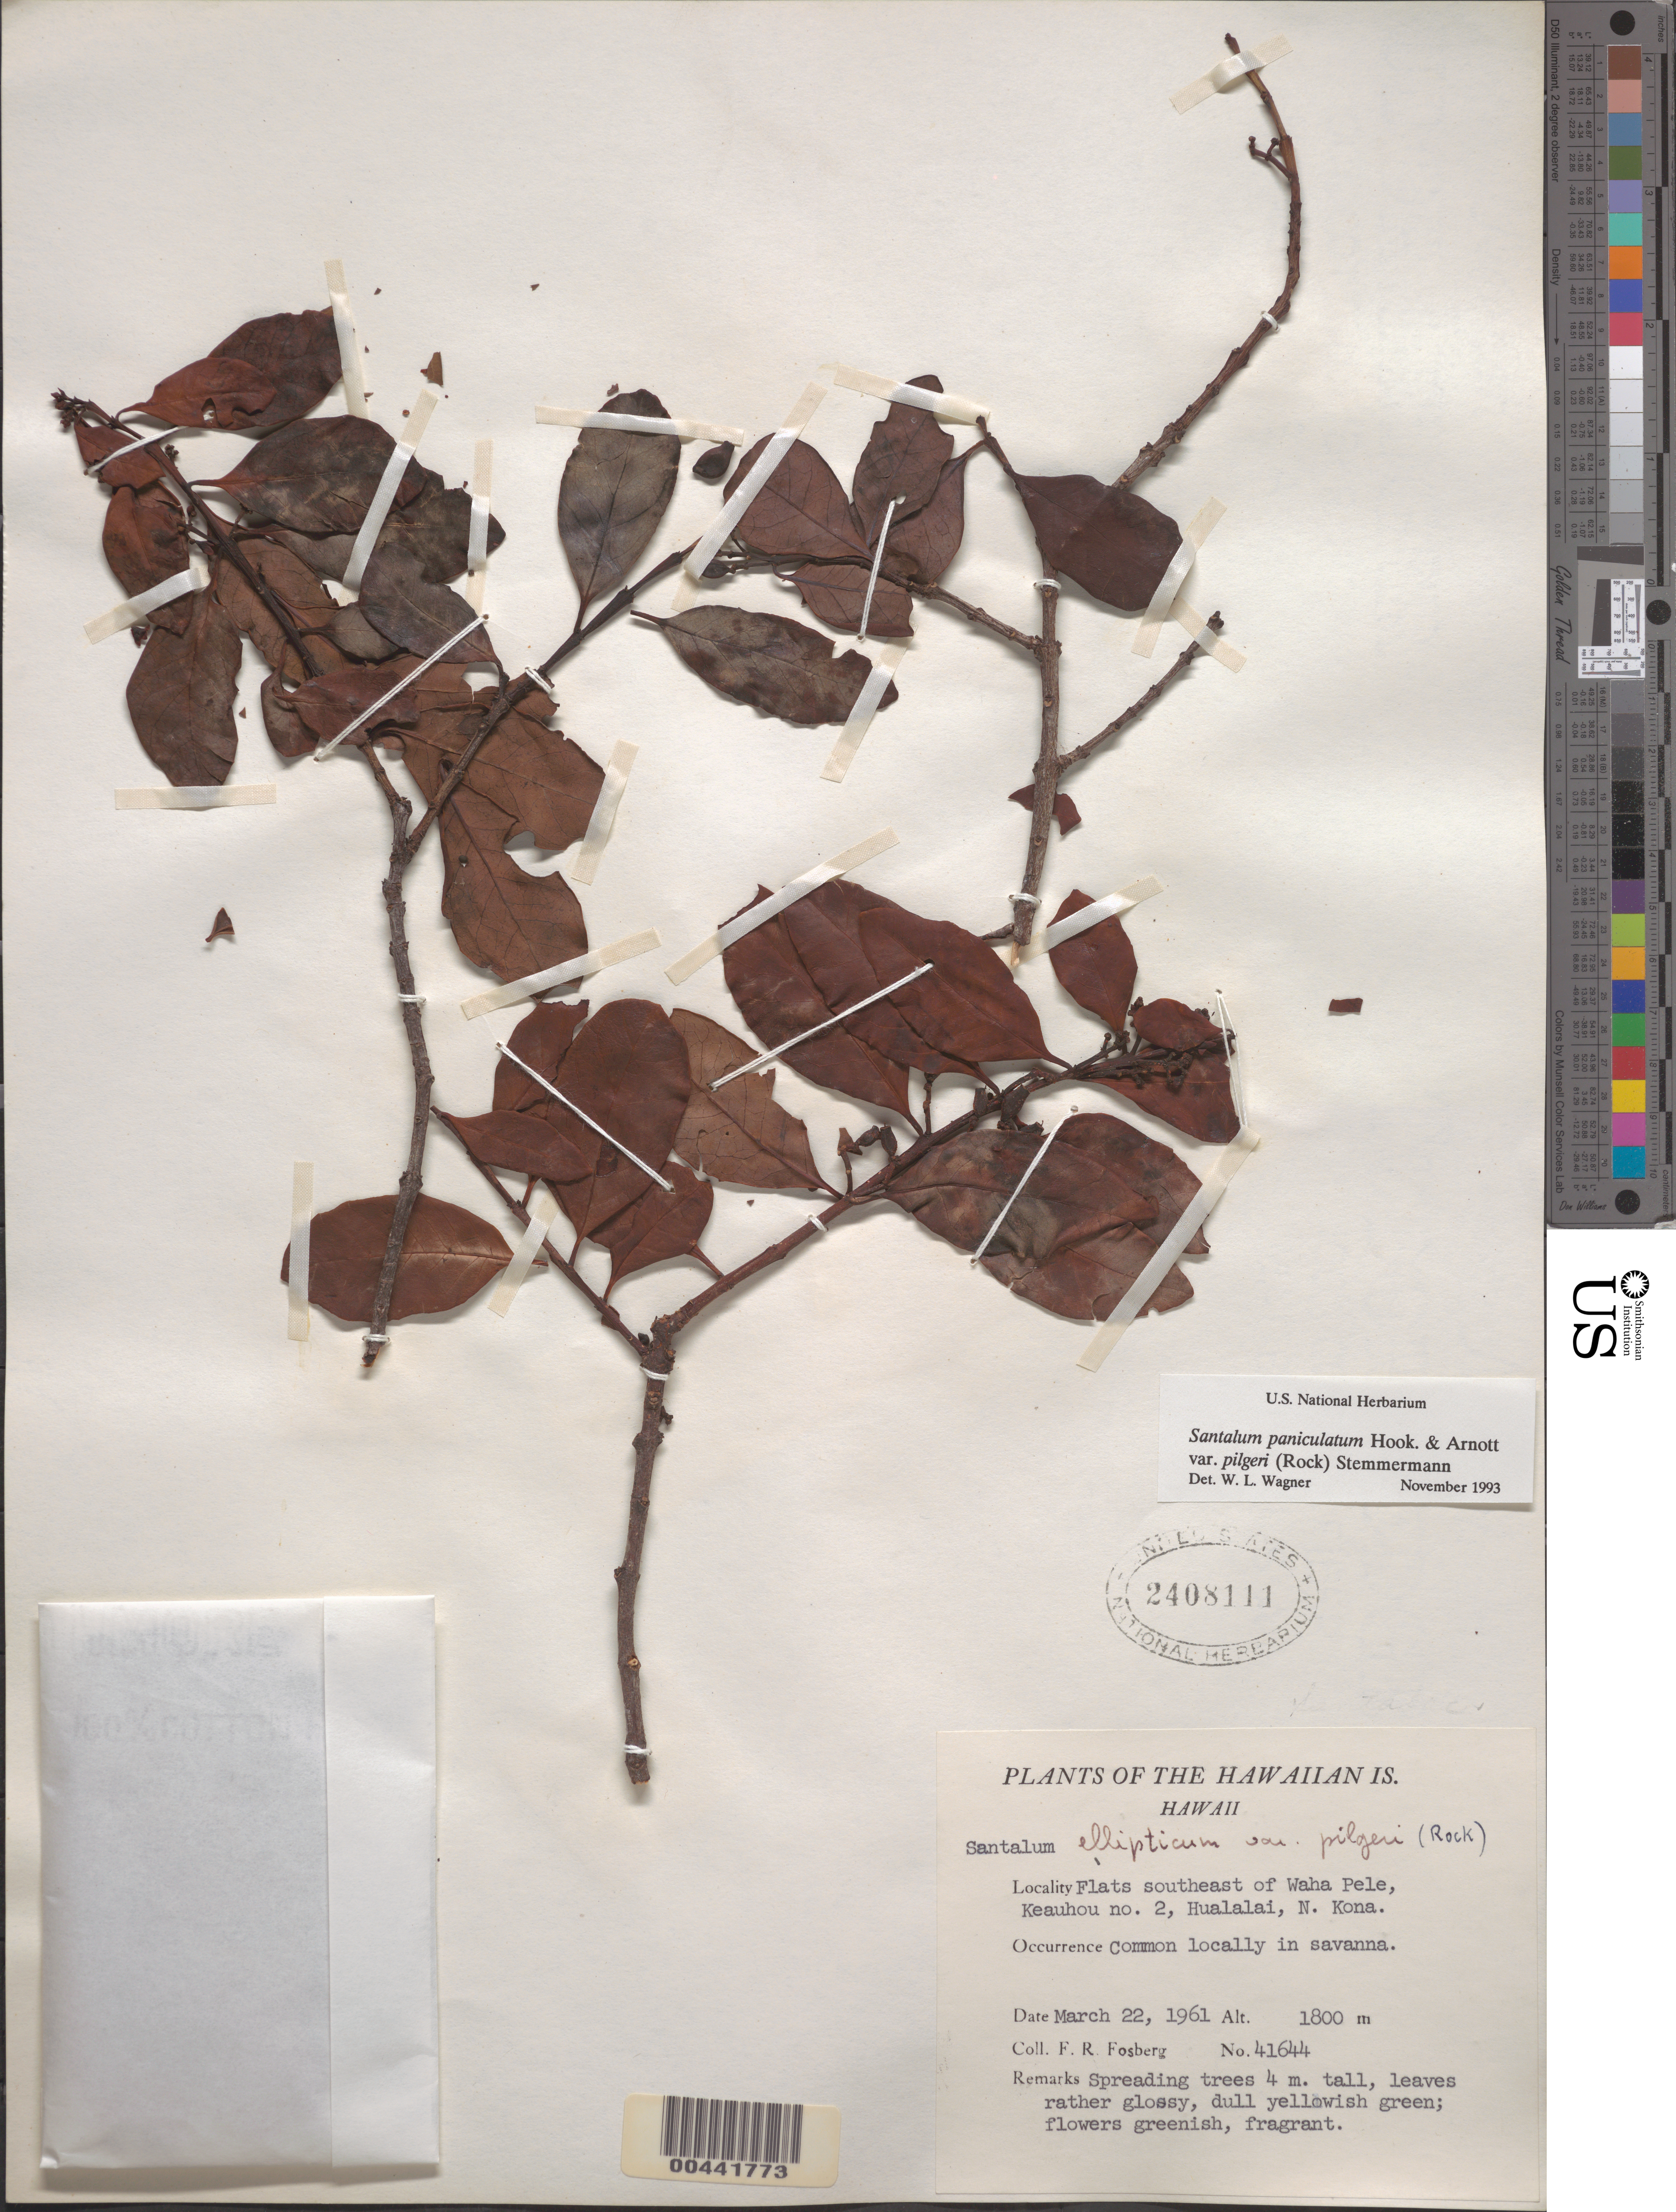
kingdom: Plantae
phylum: Tracheophyta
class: Magnoliopsida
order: Santalales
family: Santalaceae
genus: Santalum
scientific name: Santalum paniculatum var. pilgeri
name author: (Rock) Stemmerm.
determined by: Wagner, W. L., (BOT), Smithsonian Institution - National Museum of Natural History (UNITED STATES)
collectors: F. R. Fosberg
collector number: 41644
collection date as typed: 22 Mar 1961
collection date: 1961-03-22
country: United States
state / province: Hawaii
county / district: Hawaii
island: Hawaii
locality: Flats southeast of Waha Pele, Keauhou no. 2, Hualalai, North Kona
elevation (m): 1800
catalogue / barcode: US 2408111